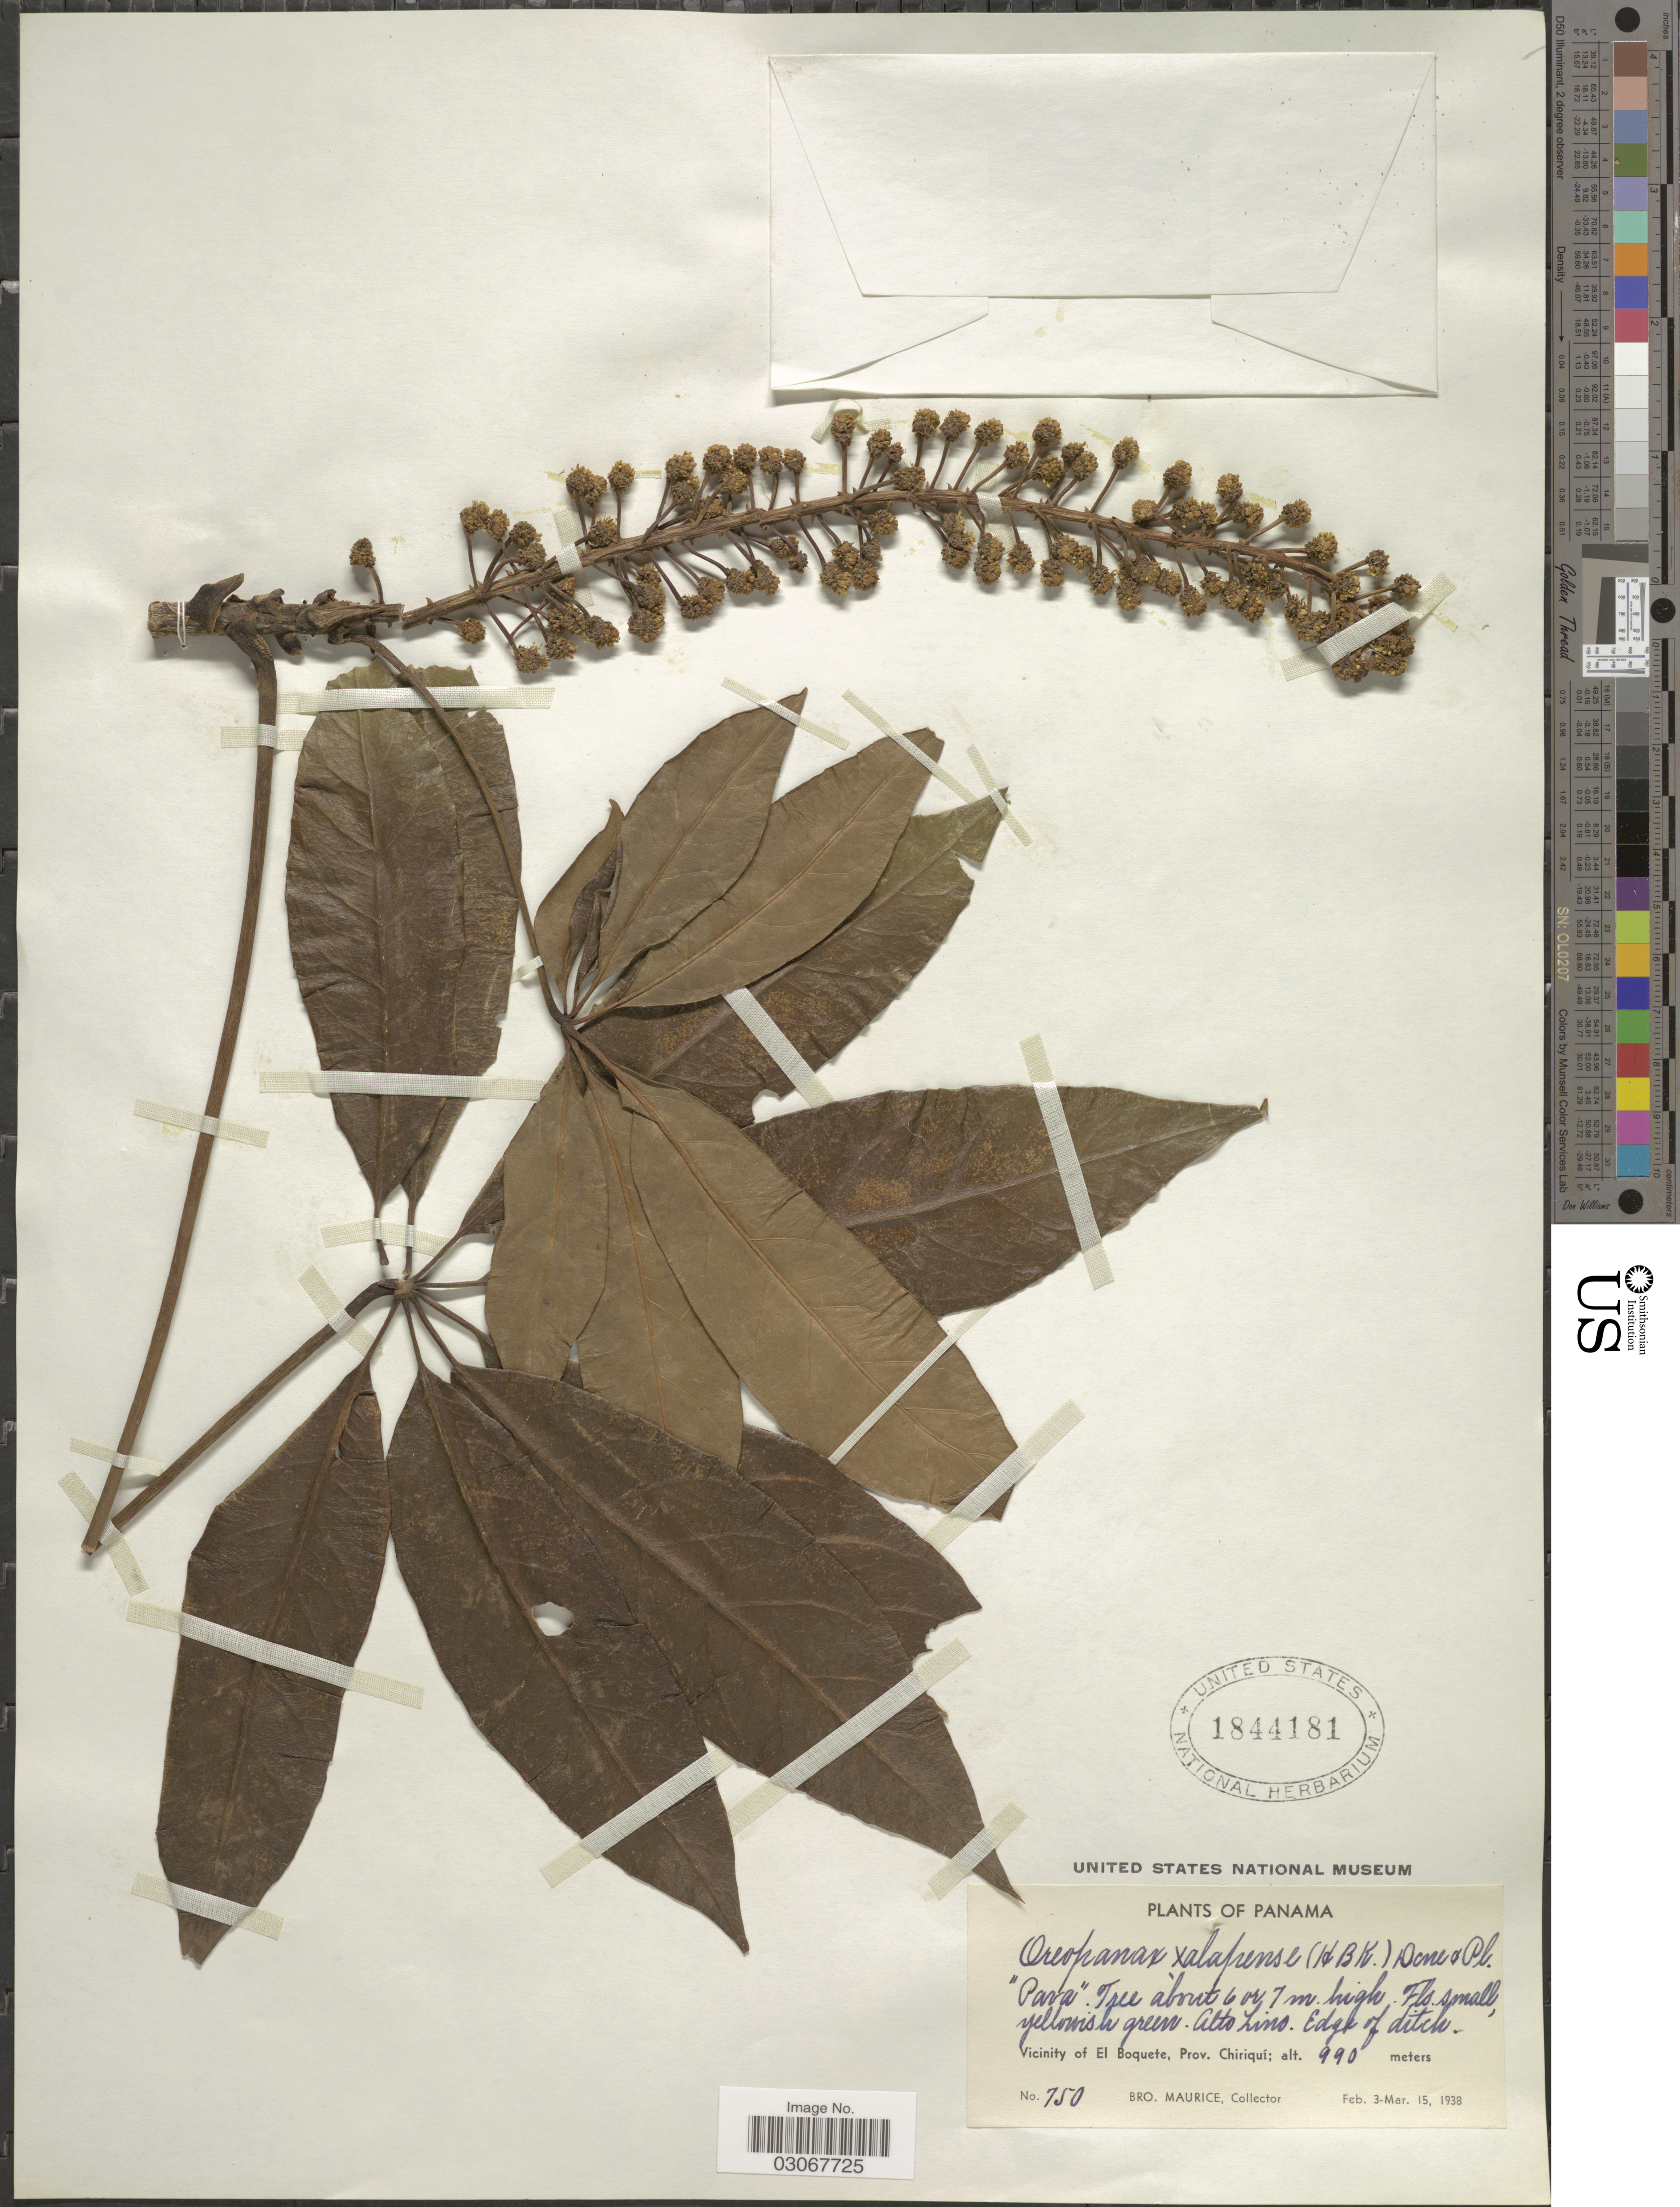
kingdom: Plantae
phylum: Tracheophyta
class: Magnoliopsida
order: Apiales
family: Araliaceae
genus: Oreopanax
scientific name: Oreopanax xalapensis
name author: (Kunth) Decne. & Planch.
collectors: B. Maurice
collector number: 750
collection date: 1938-02-03/1938-03-15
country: Panama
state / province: Chiriqui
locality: Alto Lino. Edge of ditch. Vicinity of El Boquete.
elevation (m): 990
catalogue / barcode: US 1844181